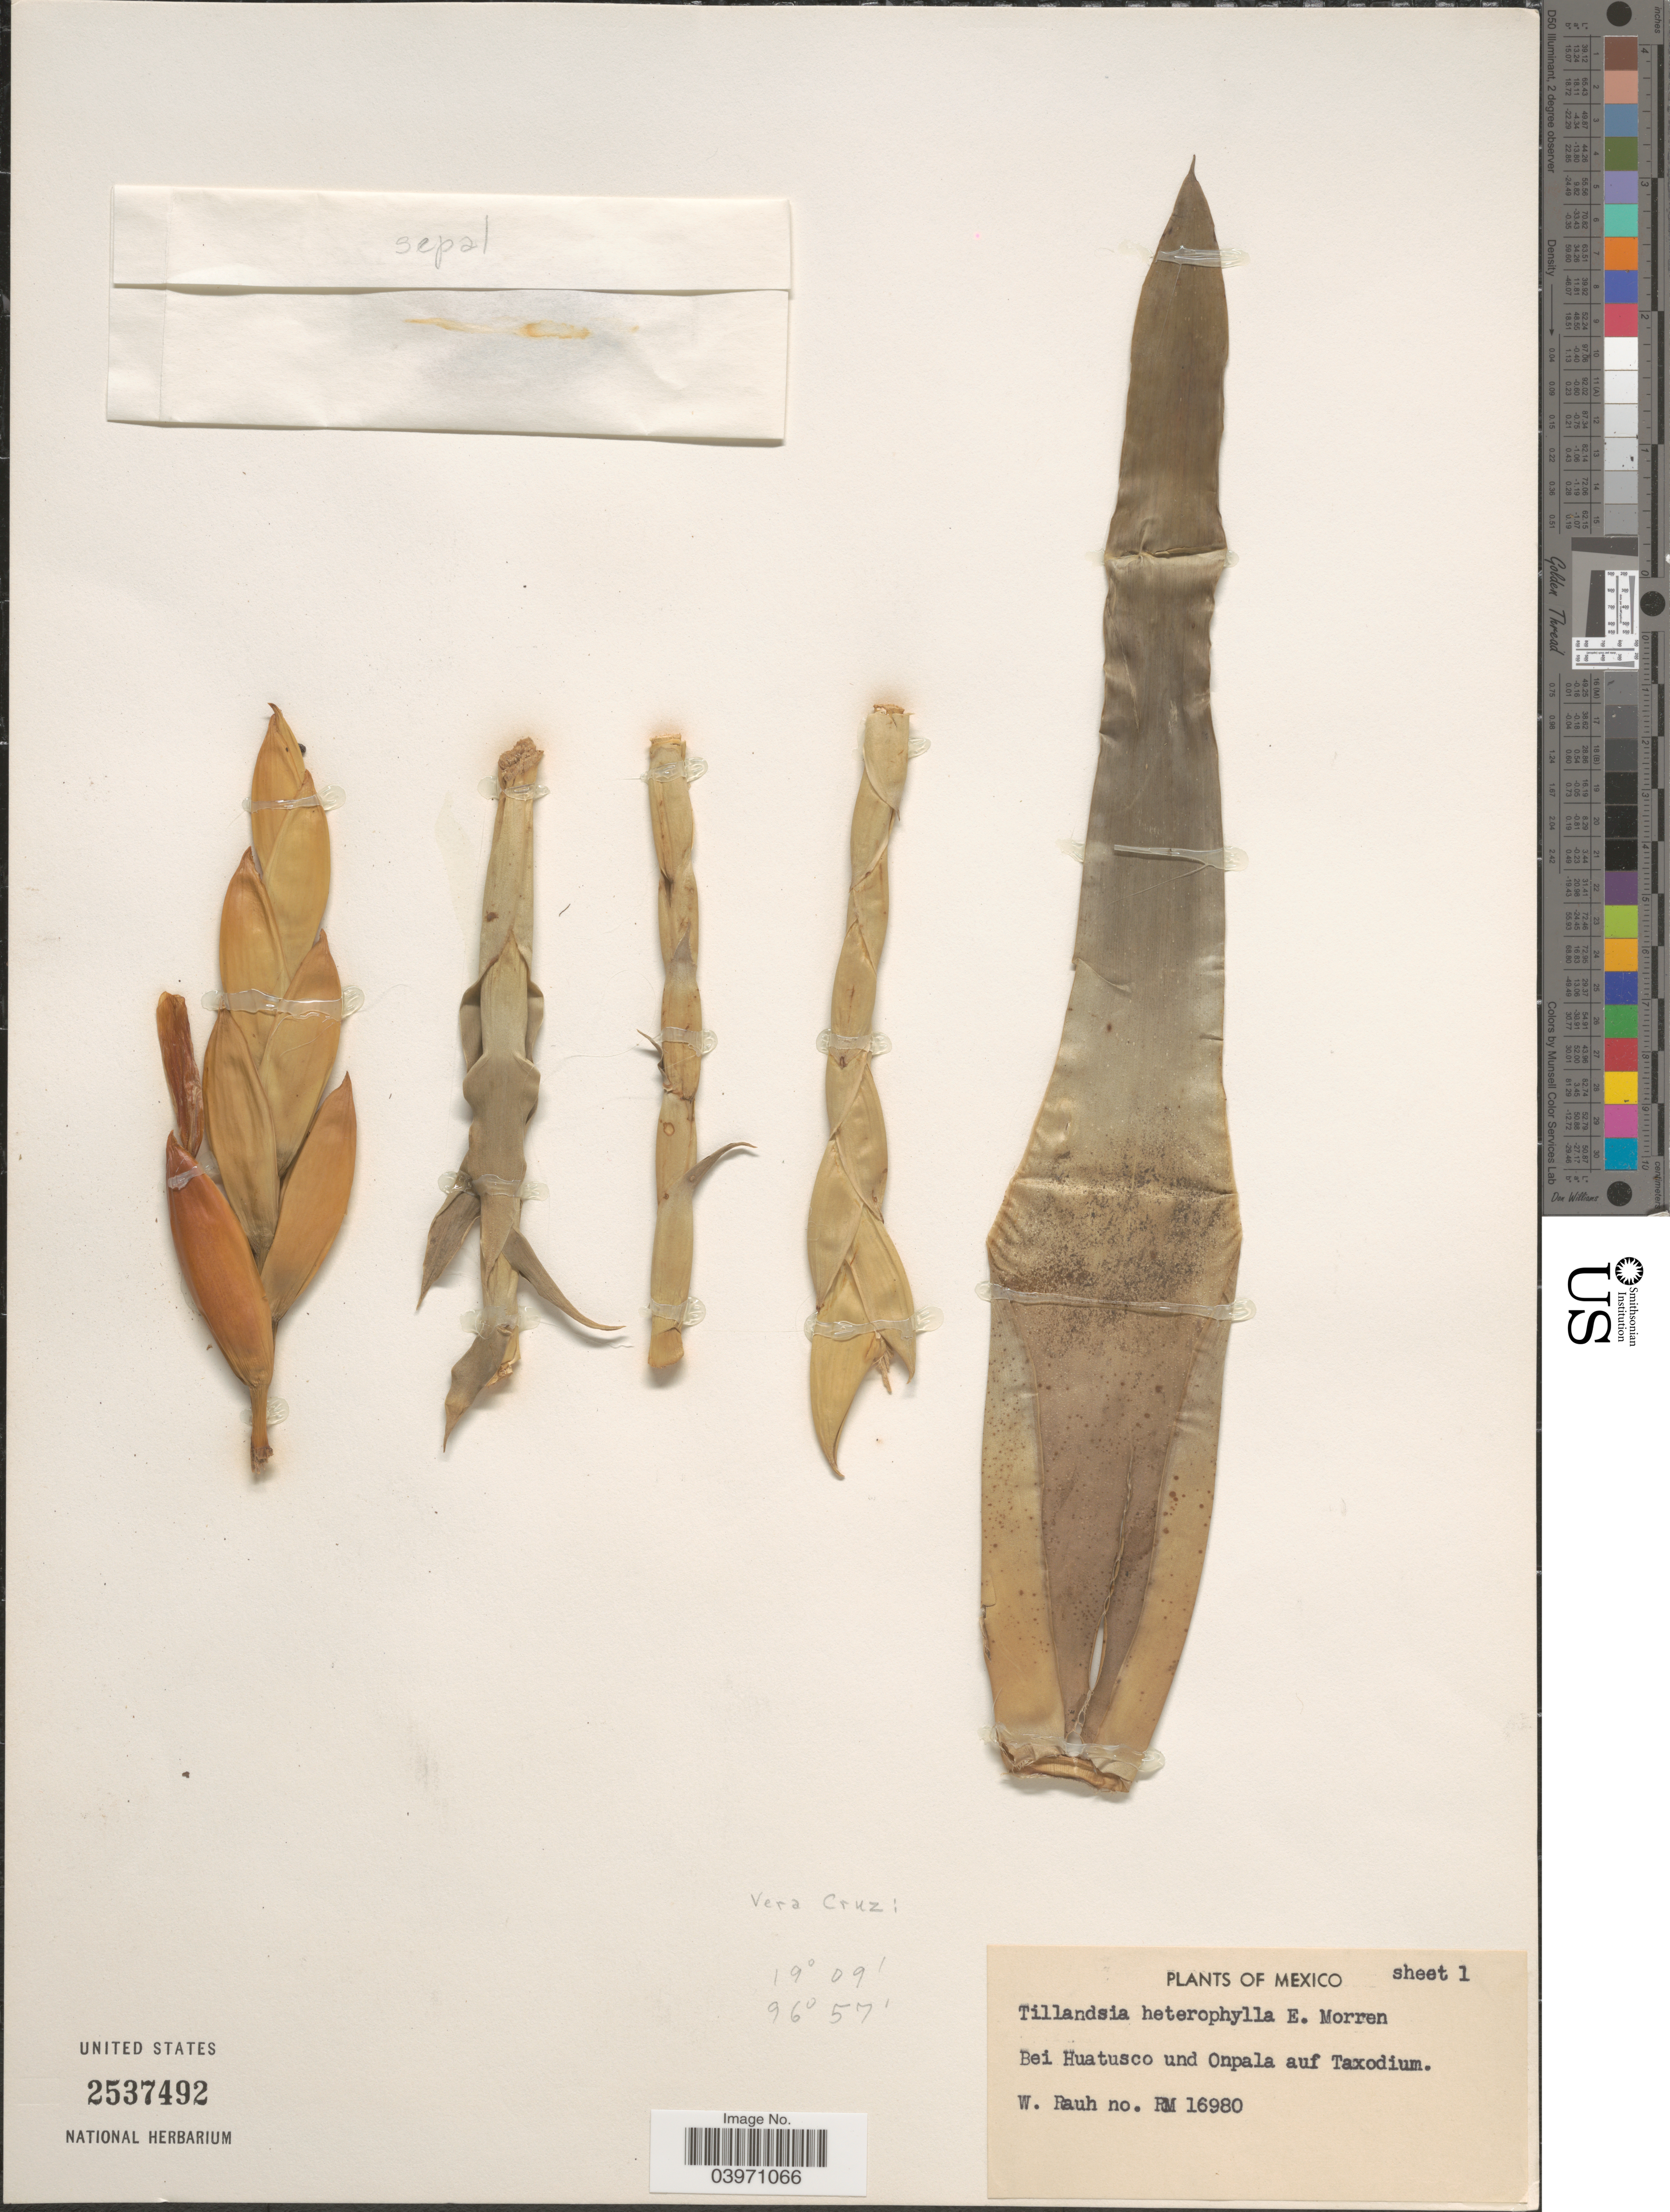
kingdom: Plantae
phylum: Tracheophyta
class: Liliopsida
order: Poales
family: Bromeliaceae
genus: Tillandsia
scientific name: Tillandsia heterophylla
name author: É. Morren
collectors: W. Rauh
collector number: RM16980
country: Mexico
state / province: Veracruz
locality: Vera Cruz. Bei Huatusco und Onpala auf Taxodium.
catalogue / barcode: US 2537492